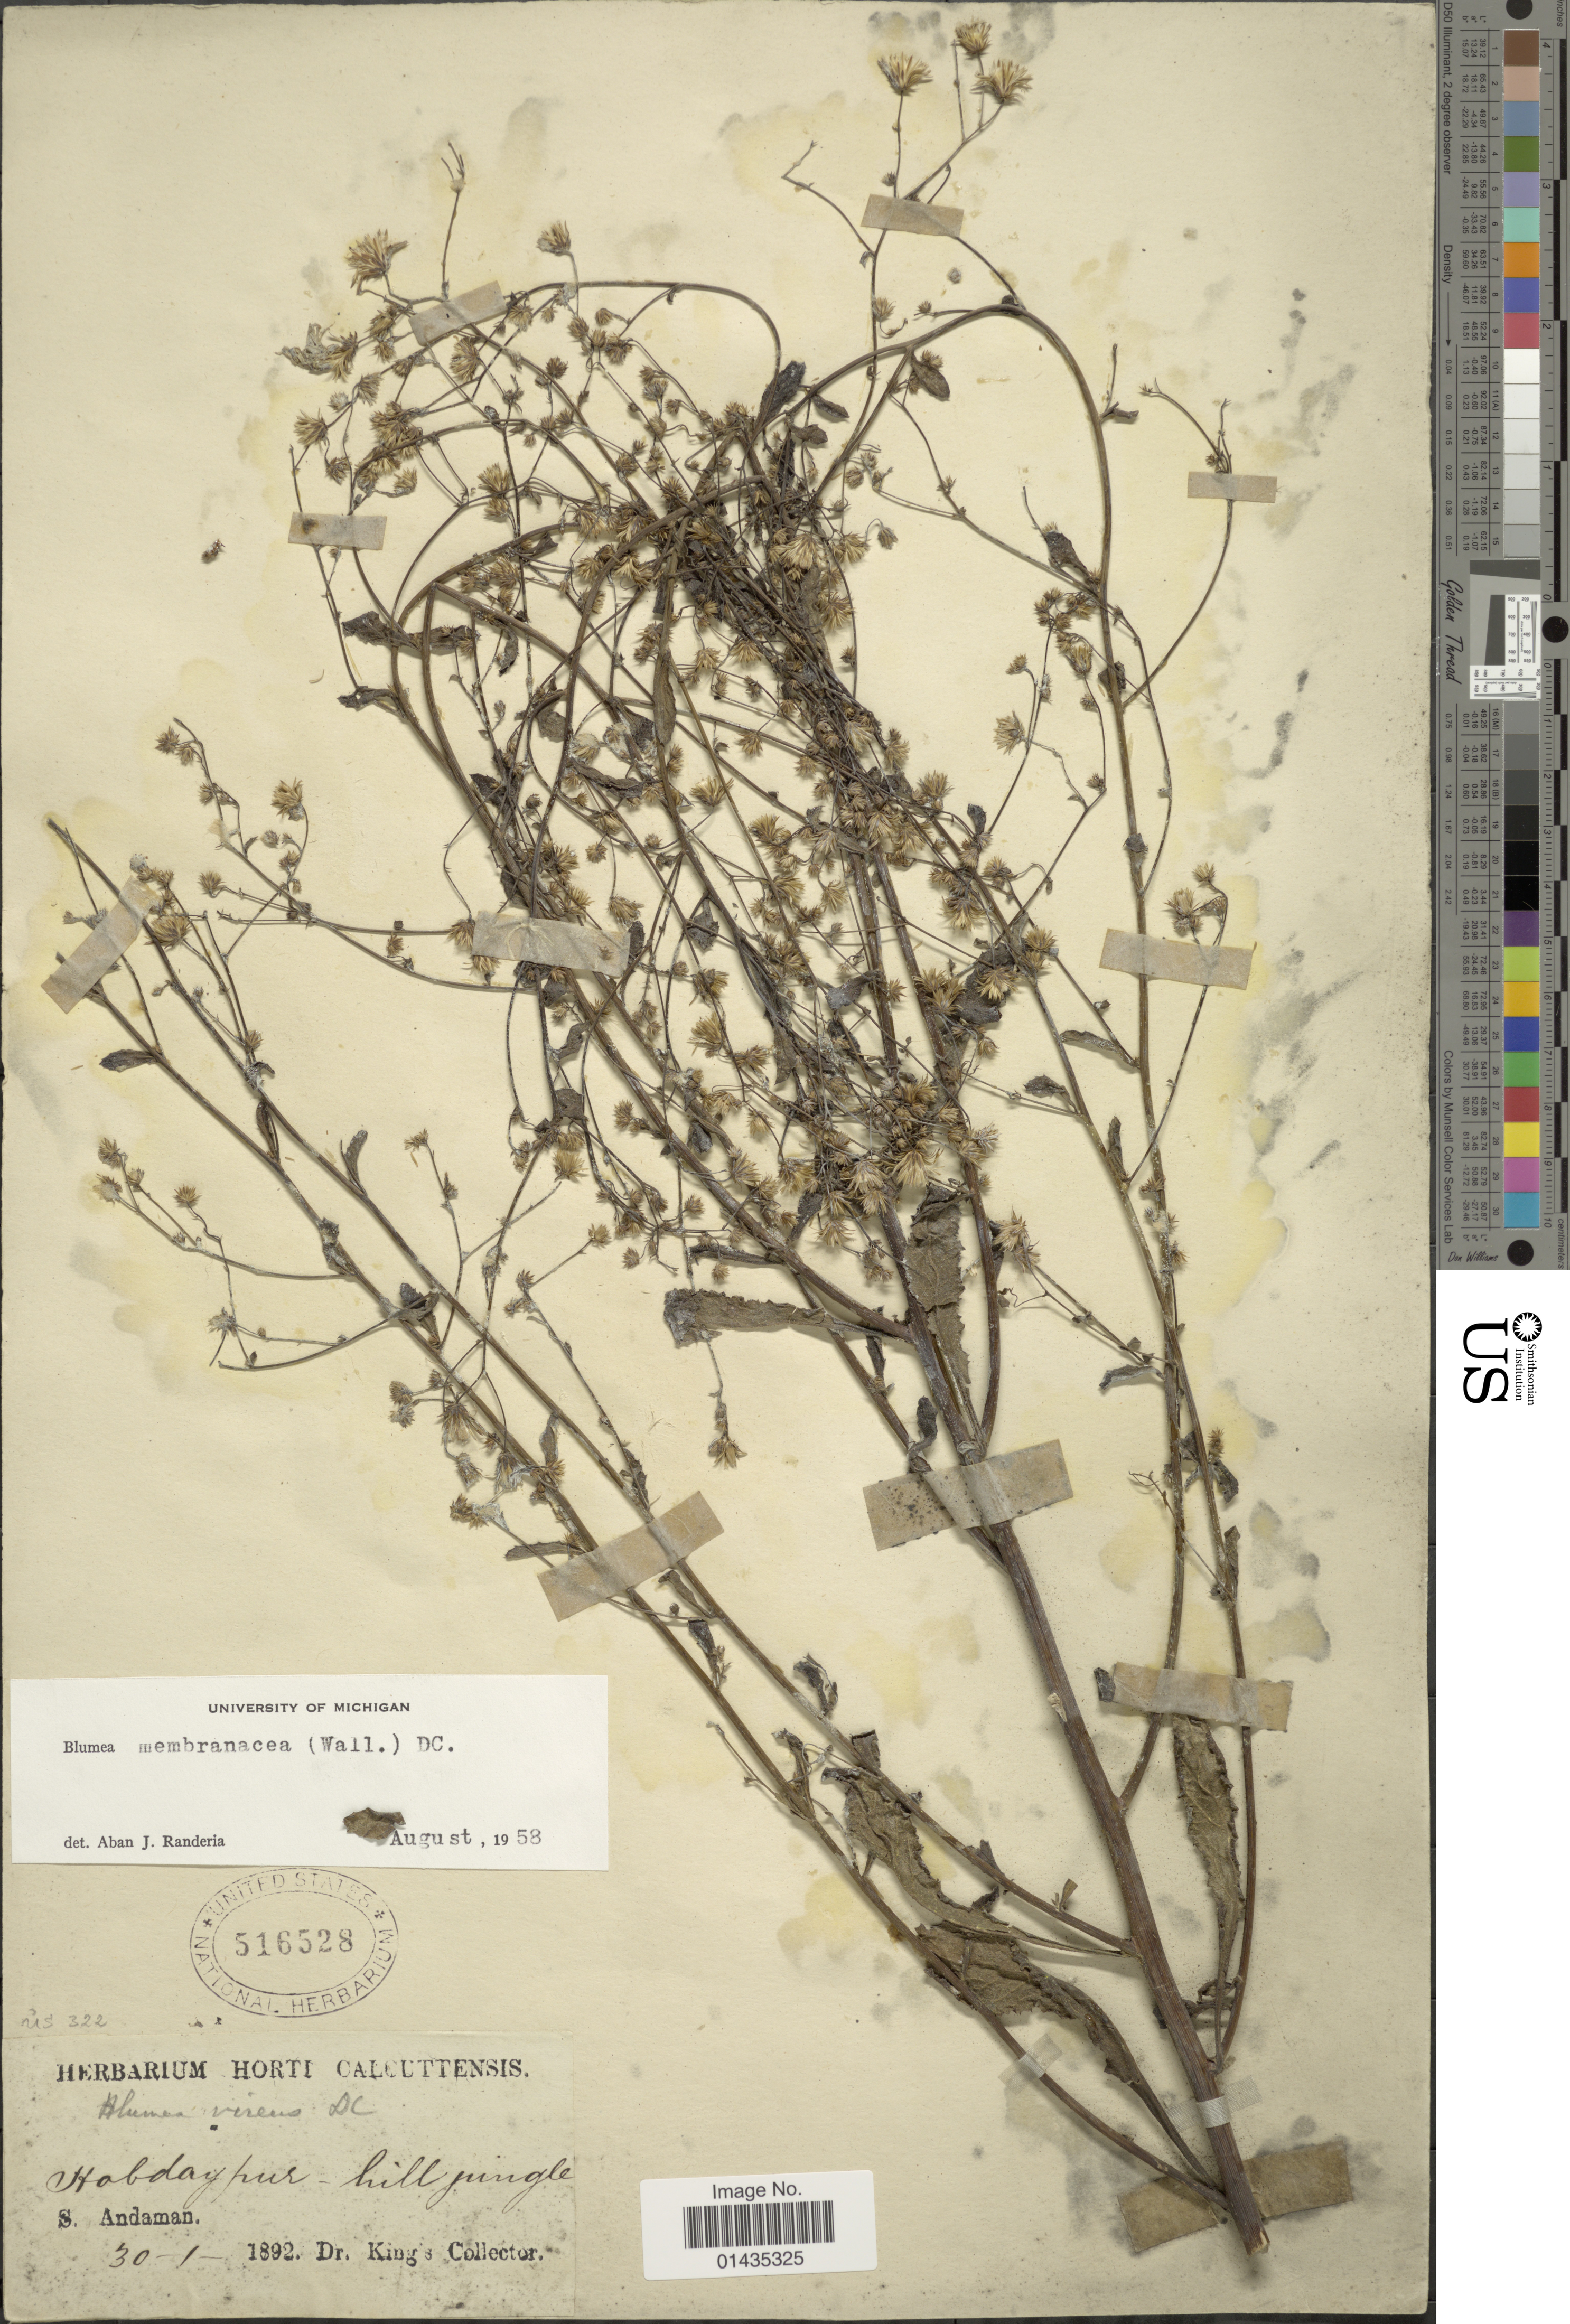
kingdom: Plantae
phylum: Tracheophyta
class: Magnoliopsida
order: Asterales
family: Asteraceae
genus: Blumea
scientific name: Blumea membranacea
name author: DC.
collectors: Dr. King's collector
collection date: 1892-01-30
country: India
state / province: Andaman and Nicobar Islands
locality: Hobdaypur, S. Andaman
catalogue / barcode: US 516528